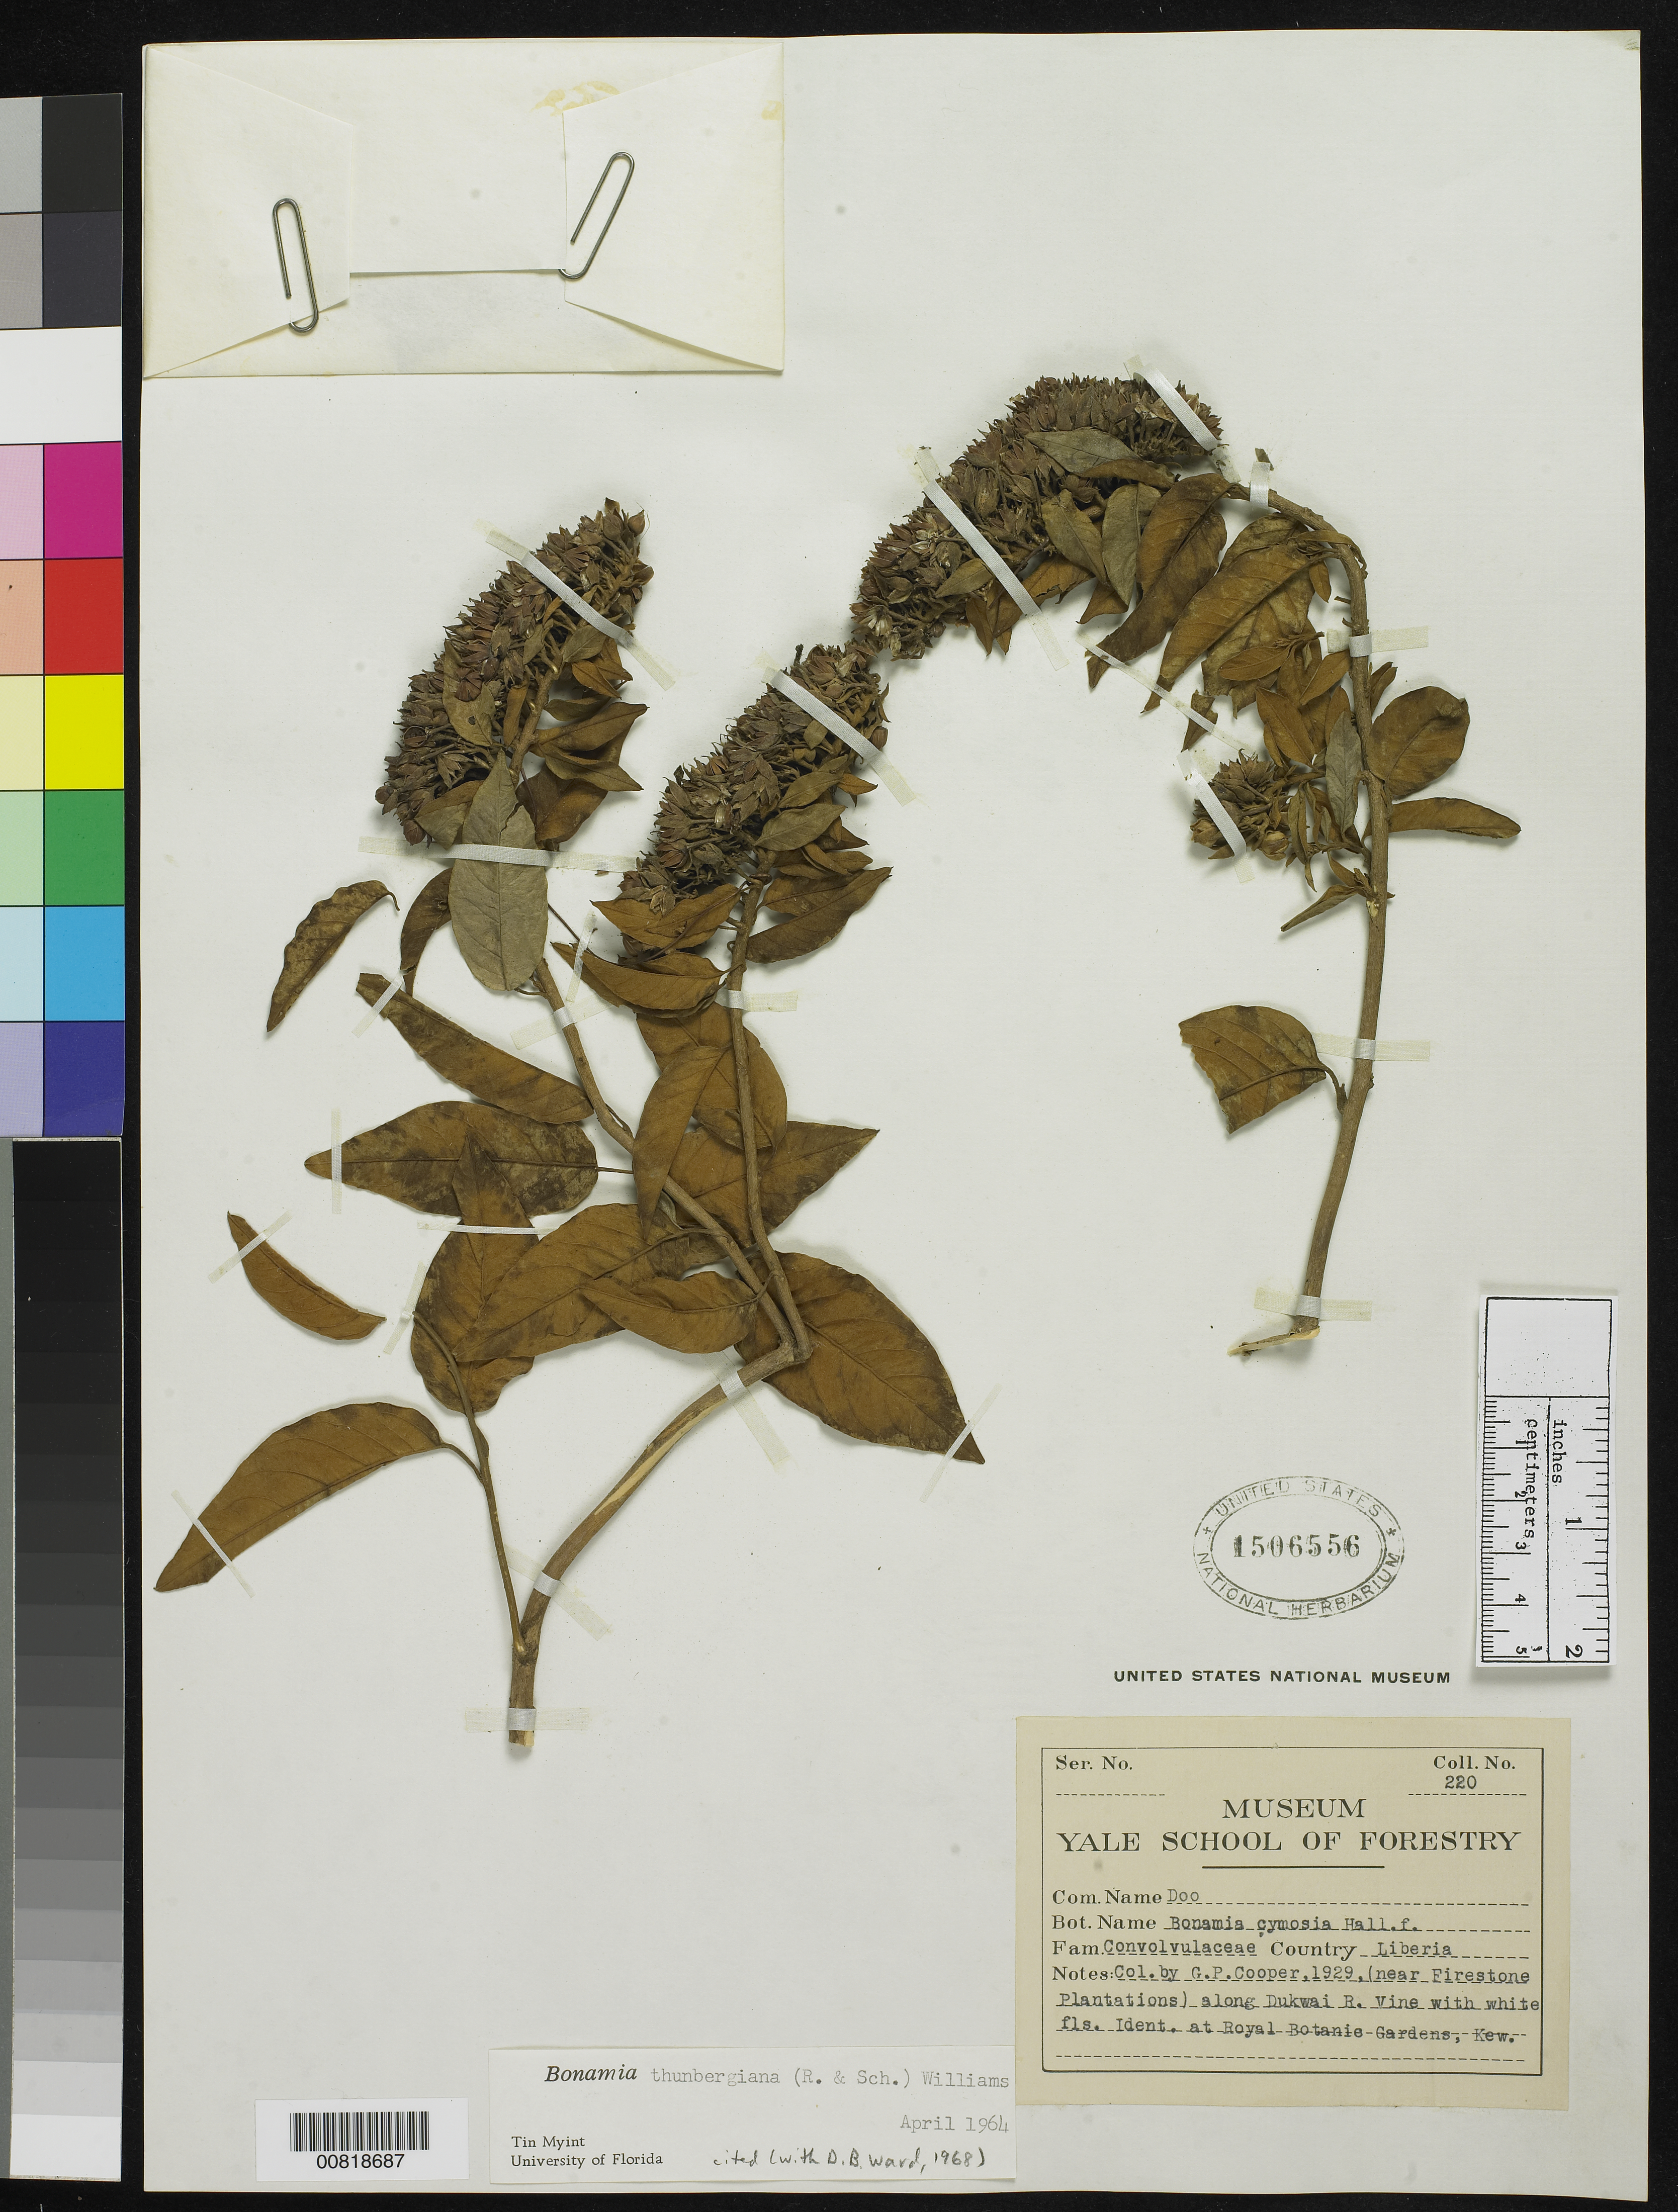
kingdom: Plantae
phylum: Tracheophyta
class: Magnoliopsida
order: Solanales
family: Convolvulaceae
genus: Bonamia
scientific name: Bonamia thunbergiana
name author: (Hutch.) Williams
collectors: G. Cooper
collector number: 220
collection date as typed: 1929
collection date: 1929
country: Liberia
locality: (near Firestone Plantations) along Dukwai River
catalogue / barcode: US 1506556